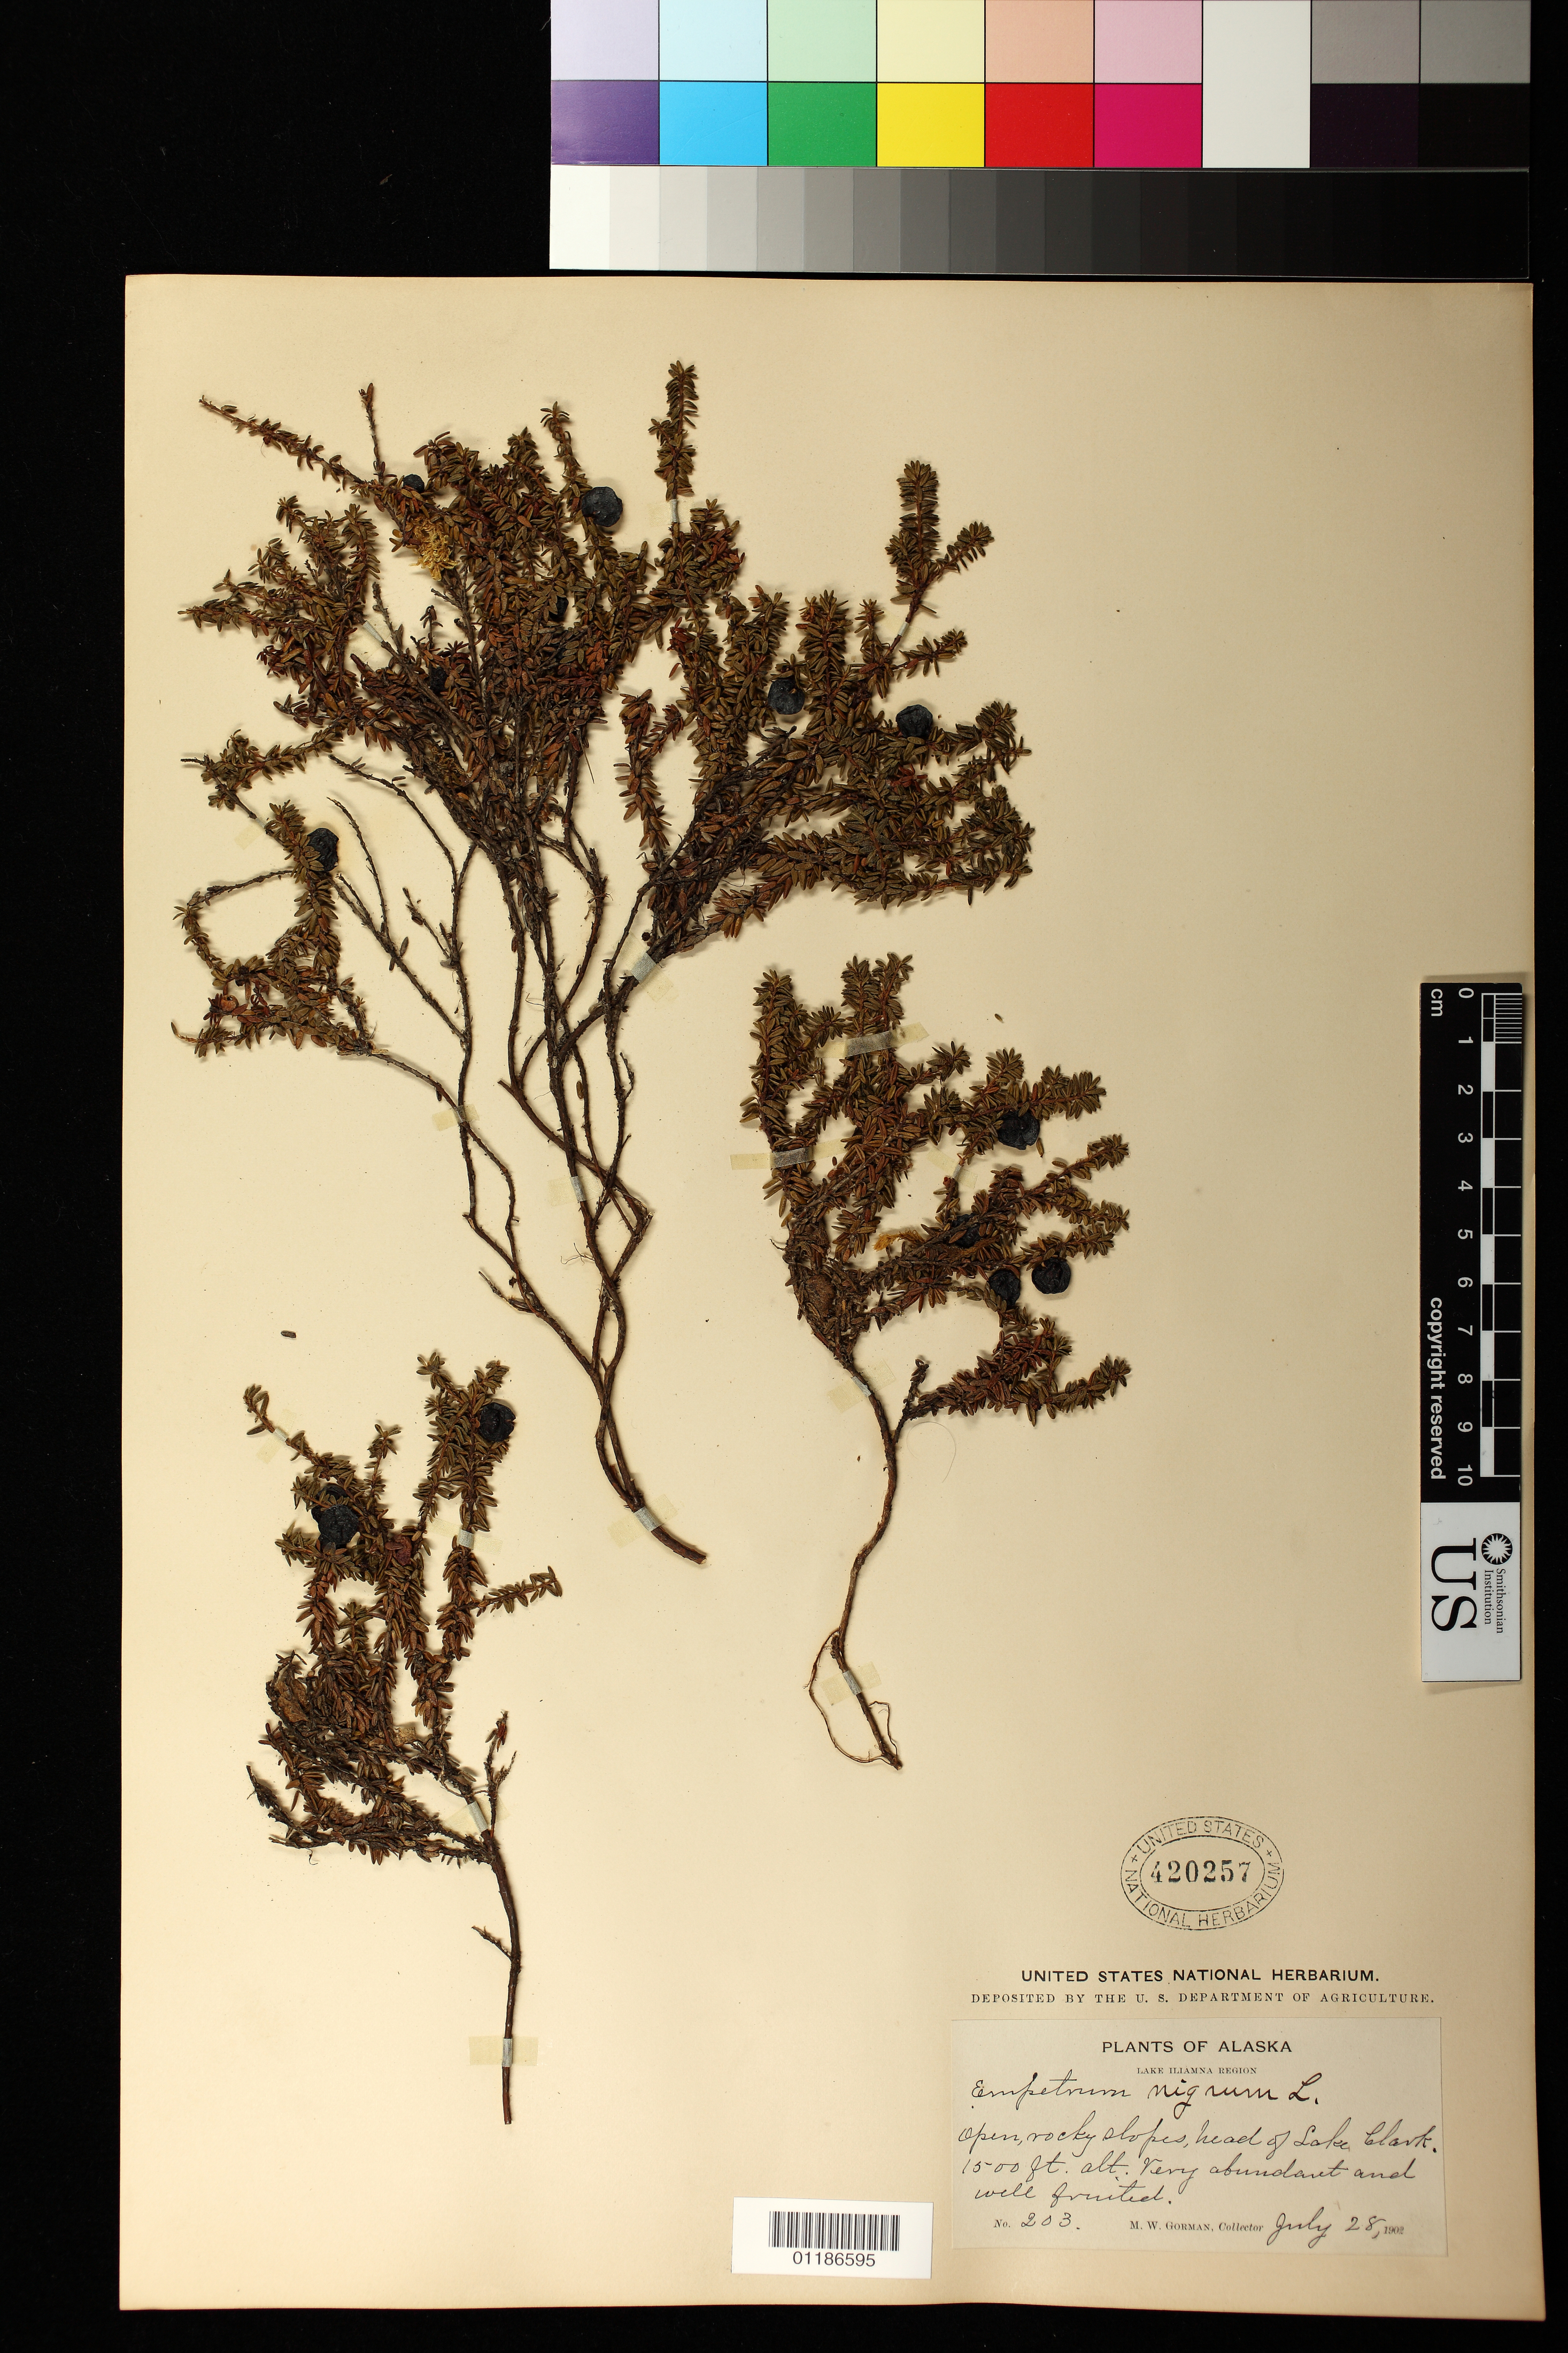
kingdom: Plantae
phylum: Tracheophyta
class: Magnoliopsida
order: Ericales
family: Ericaceae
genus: Empetrum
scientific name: Empetrum nigrum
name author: L.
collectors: M. W. Gorman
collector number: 203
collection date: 1902-07-28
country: United States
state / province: Alaska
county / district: Lake and Peninsula Borough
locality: Open, rocky slopes, head of Lake Clark. 1500 ft. alt.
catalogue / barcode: US 420257